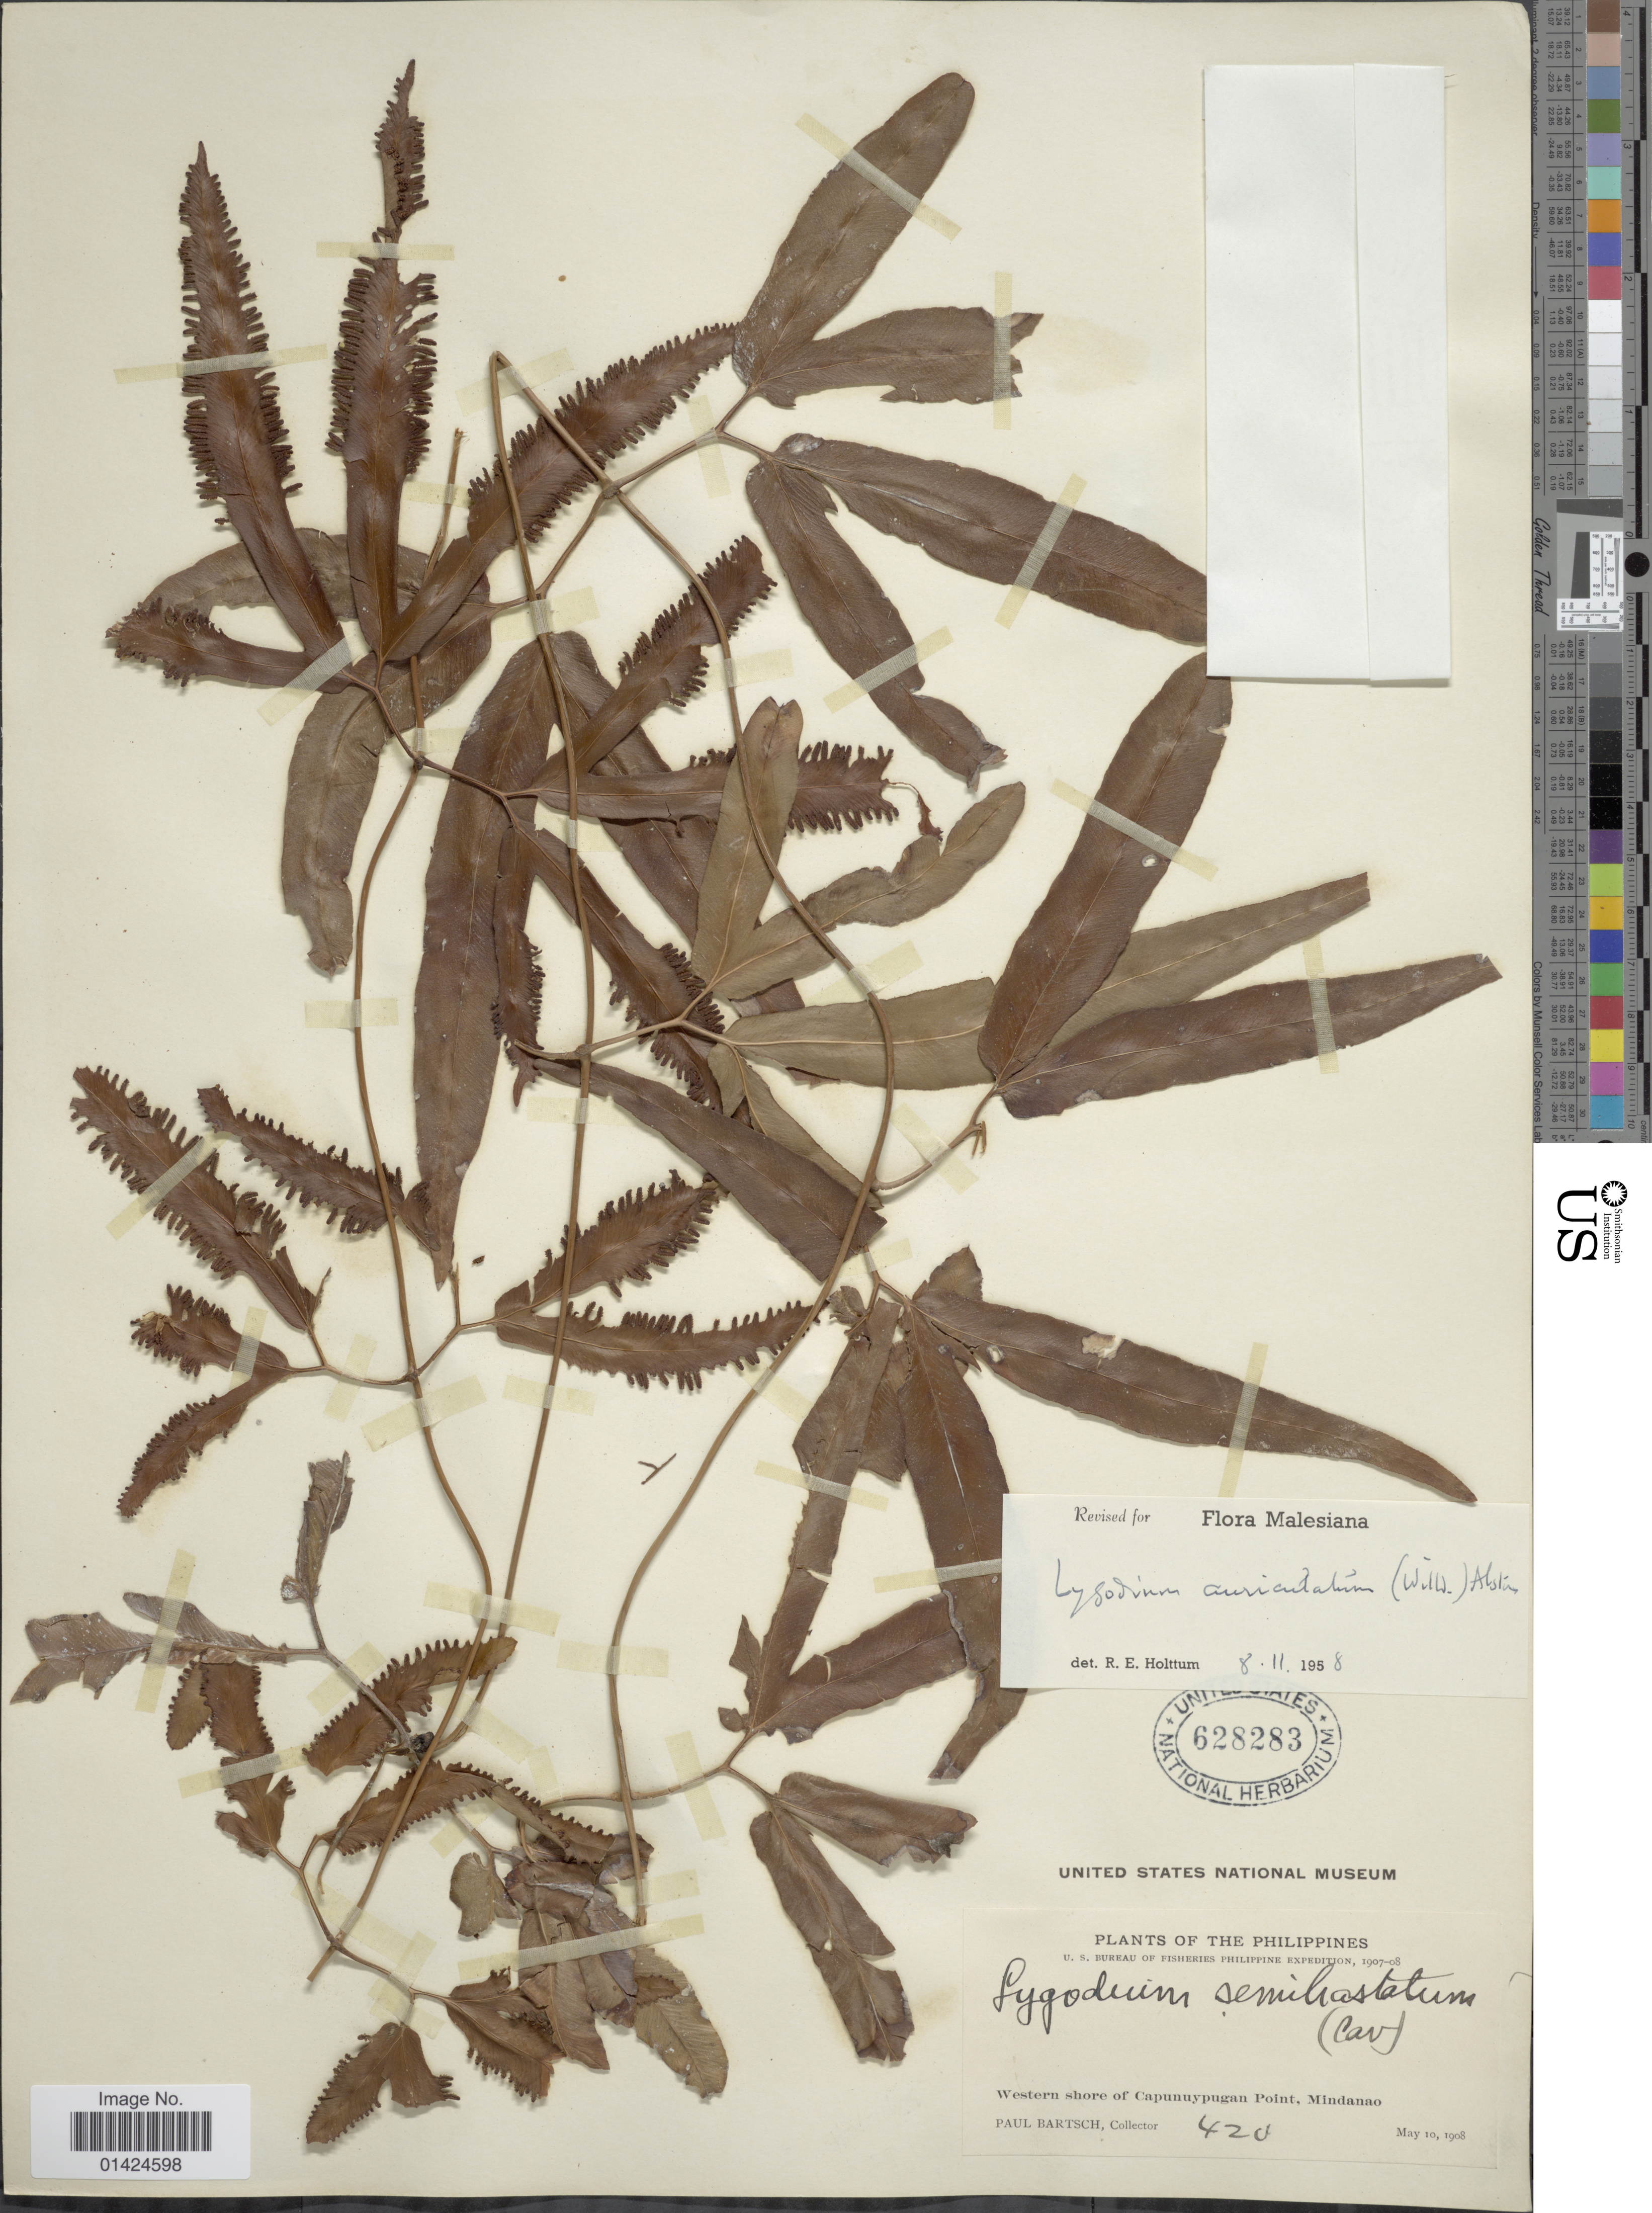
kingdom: Plantae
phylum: Tracheophyta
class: Polypodiopsida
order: Schizaeales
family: Lygodiaceae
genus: Lygodium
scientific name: Lygodium auriculatum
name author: (Willd.) Alston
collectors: P. Batsch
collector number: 420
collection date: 1908-05-10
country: Philippines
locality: Western shore of Capunuypugan Pioint, Mindanao.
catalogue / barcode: US 628283